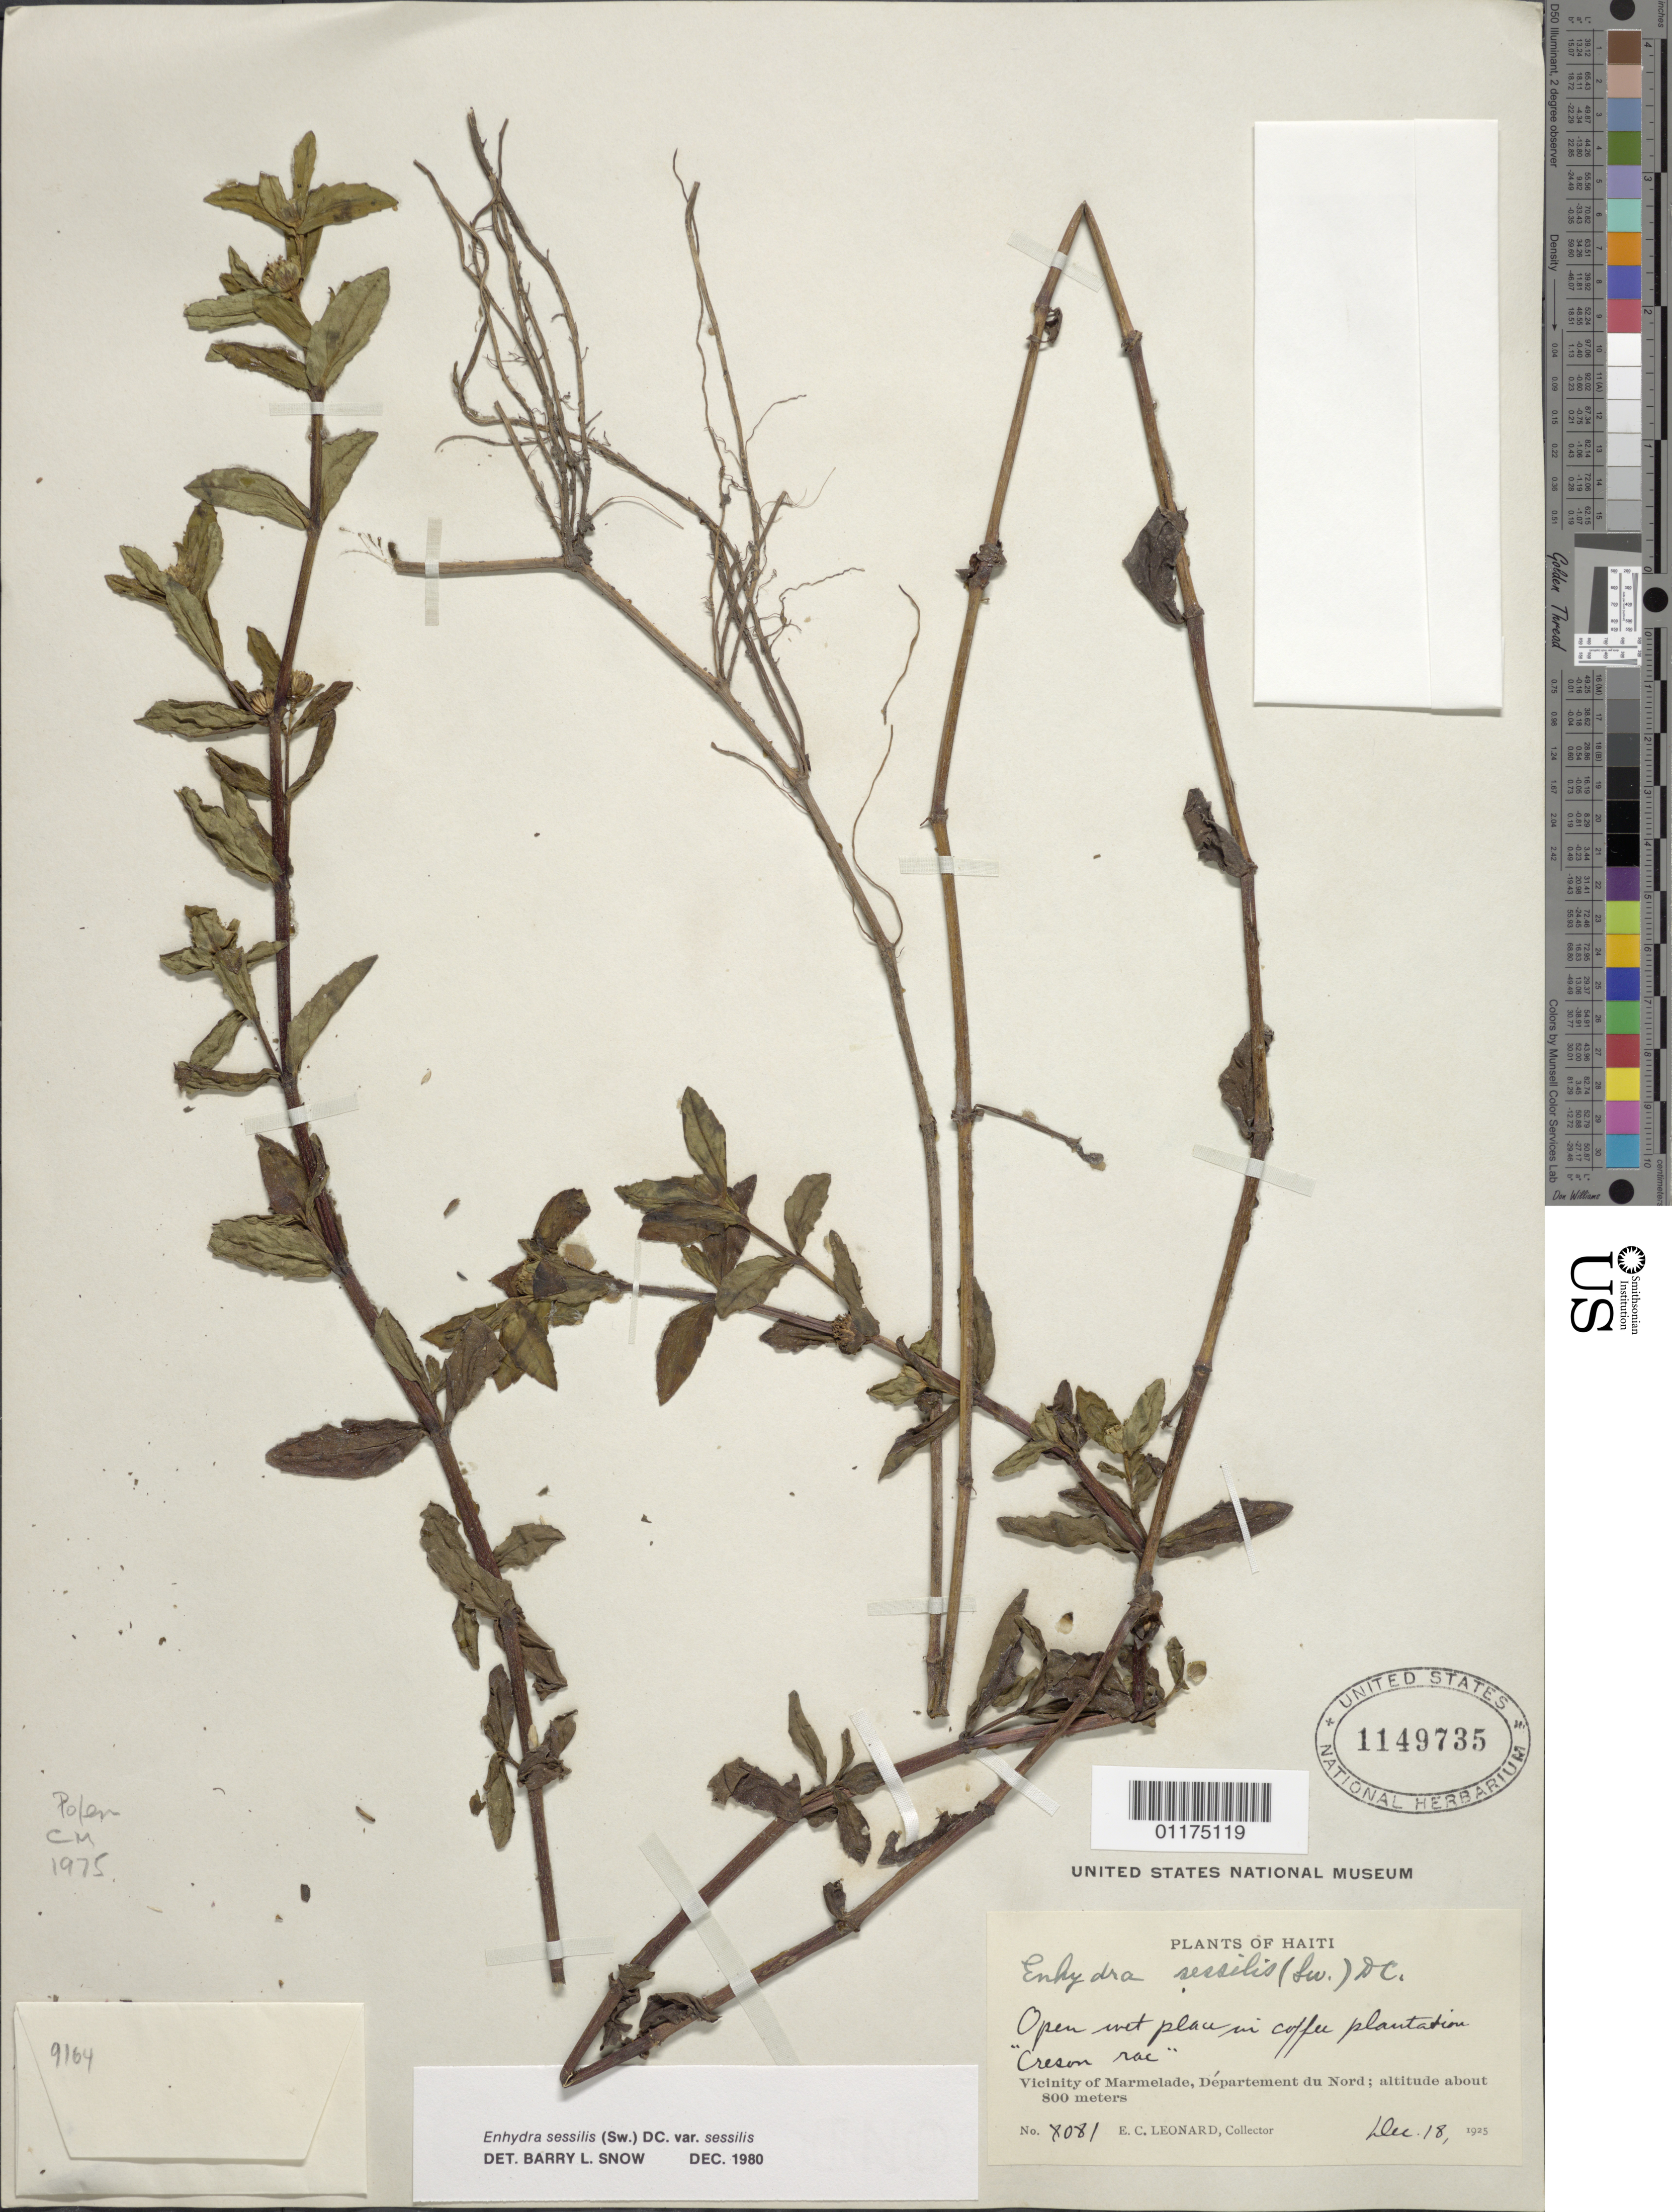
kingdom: Plantae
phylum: Tracheophyta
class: Magnoliopsida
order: Asterales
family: Asteraceae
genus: Enhydra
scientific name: Enhydra sessilis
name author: (Sw.) DC.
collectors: E. C. Leonard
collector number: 8081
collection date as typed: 18 Dec 1925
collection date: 1925-12-18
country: Haiti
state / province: Nord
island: Hispaniola I.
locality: Vicinity of Marmelade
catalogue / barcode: US 1149735